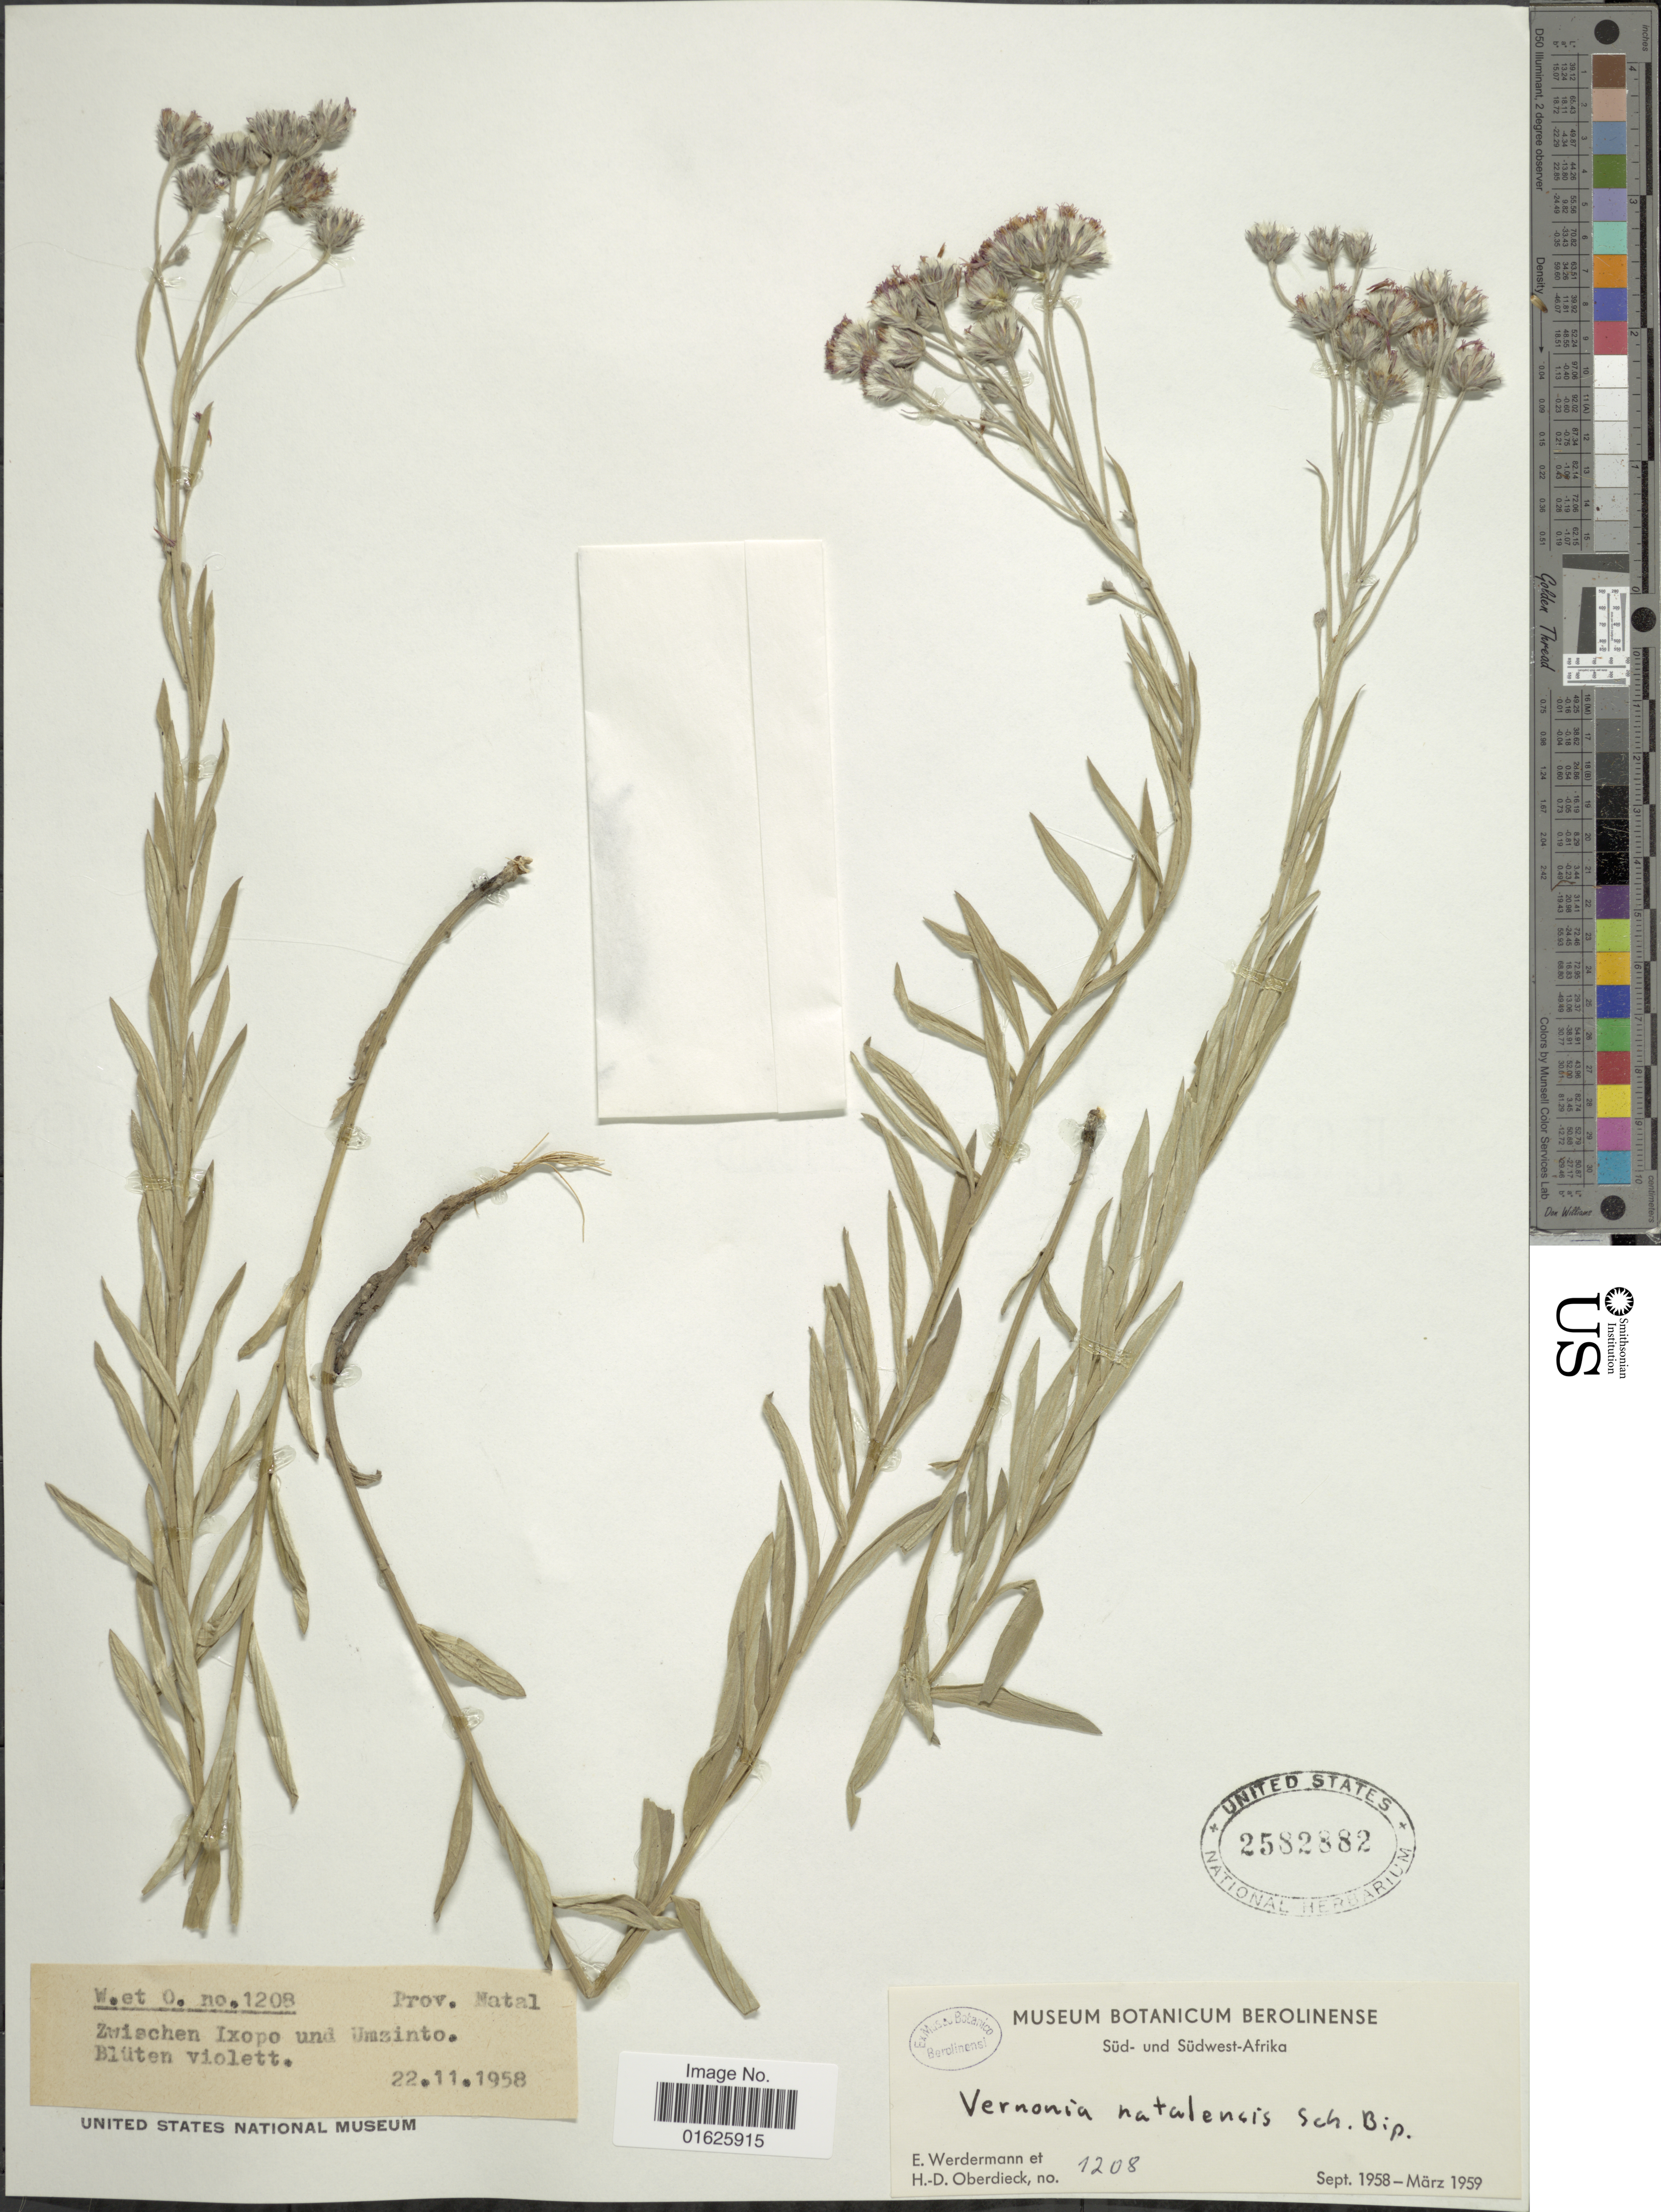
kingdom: Plantae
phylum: Tracheophyta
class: Magnoliopsida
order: Asterales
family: Asteraceae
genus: Hilliardiella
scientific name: Hilliardiella aristata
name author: (DC.) H. Rob.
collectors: E. Werdermann & H. Oberdieck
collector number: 1208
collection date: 1958-11-22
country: South Africa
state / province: KwaZulu-Natal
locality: Prov. Natal, Swischen Isopo und Umzinto, Blüten violett, Süd- und Südwest-Afrika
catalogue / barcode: US 2582882